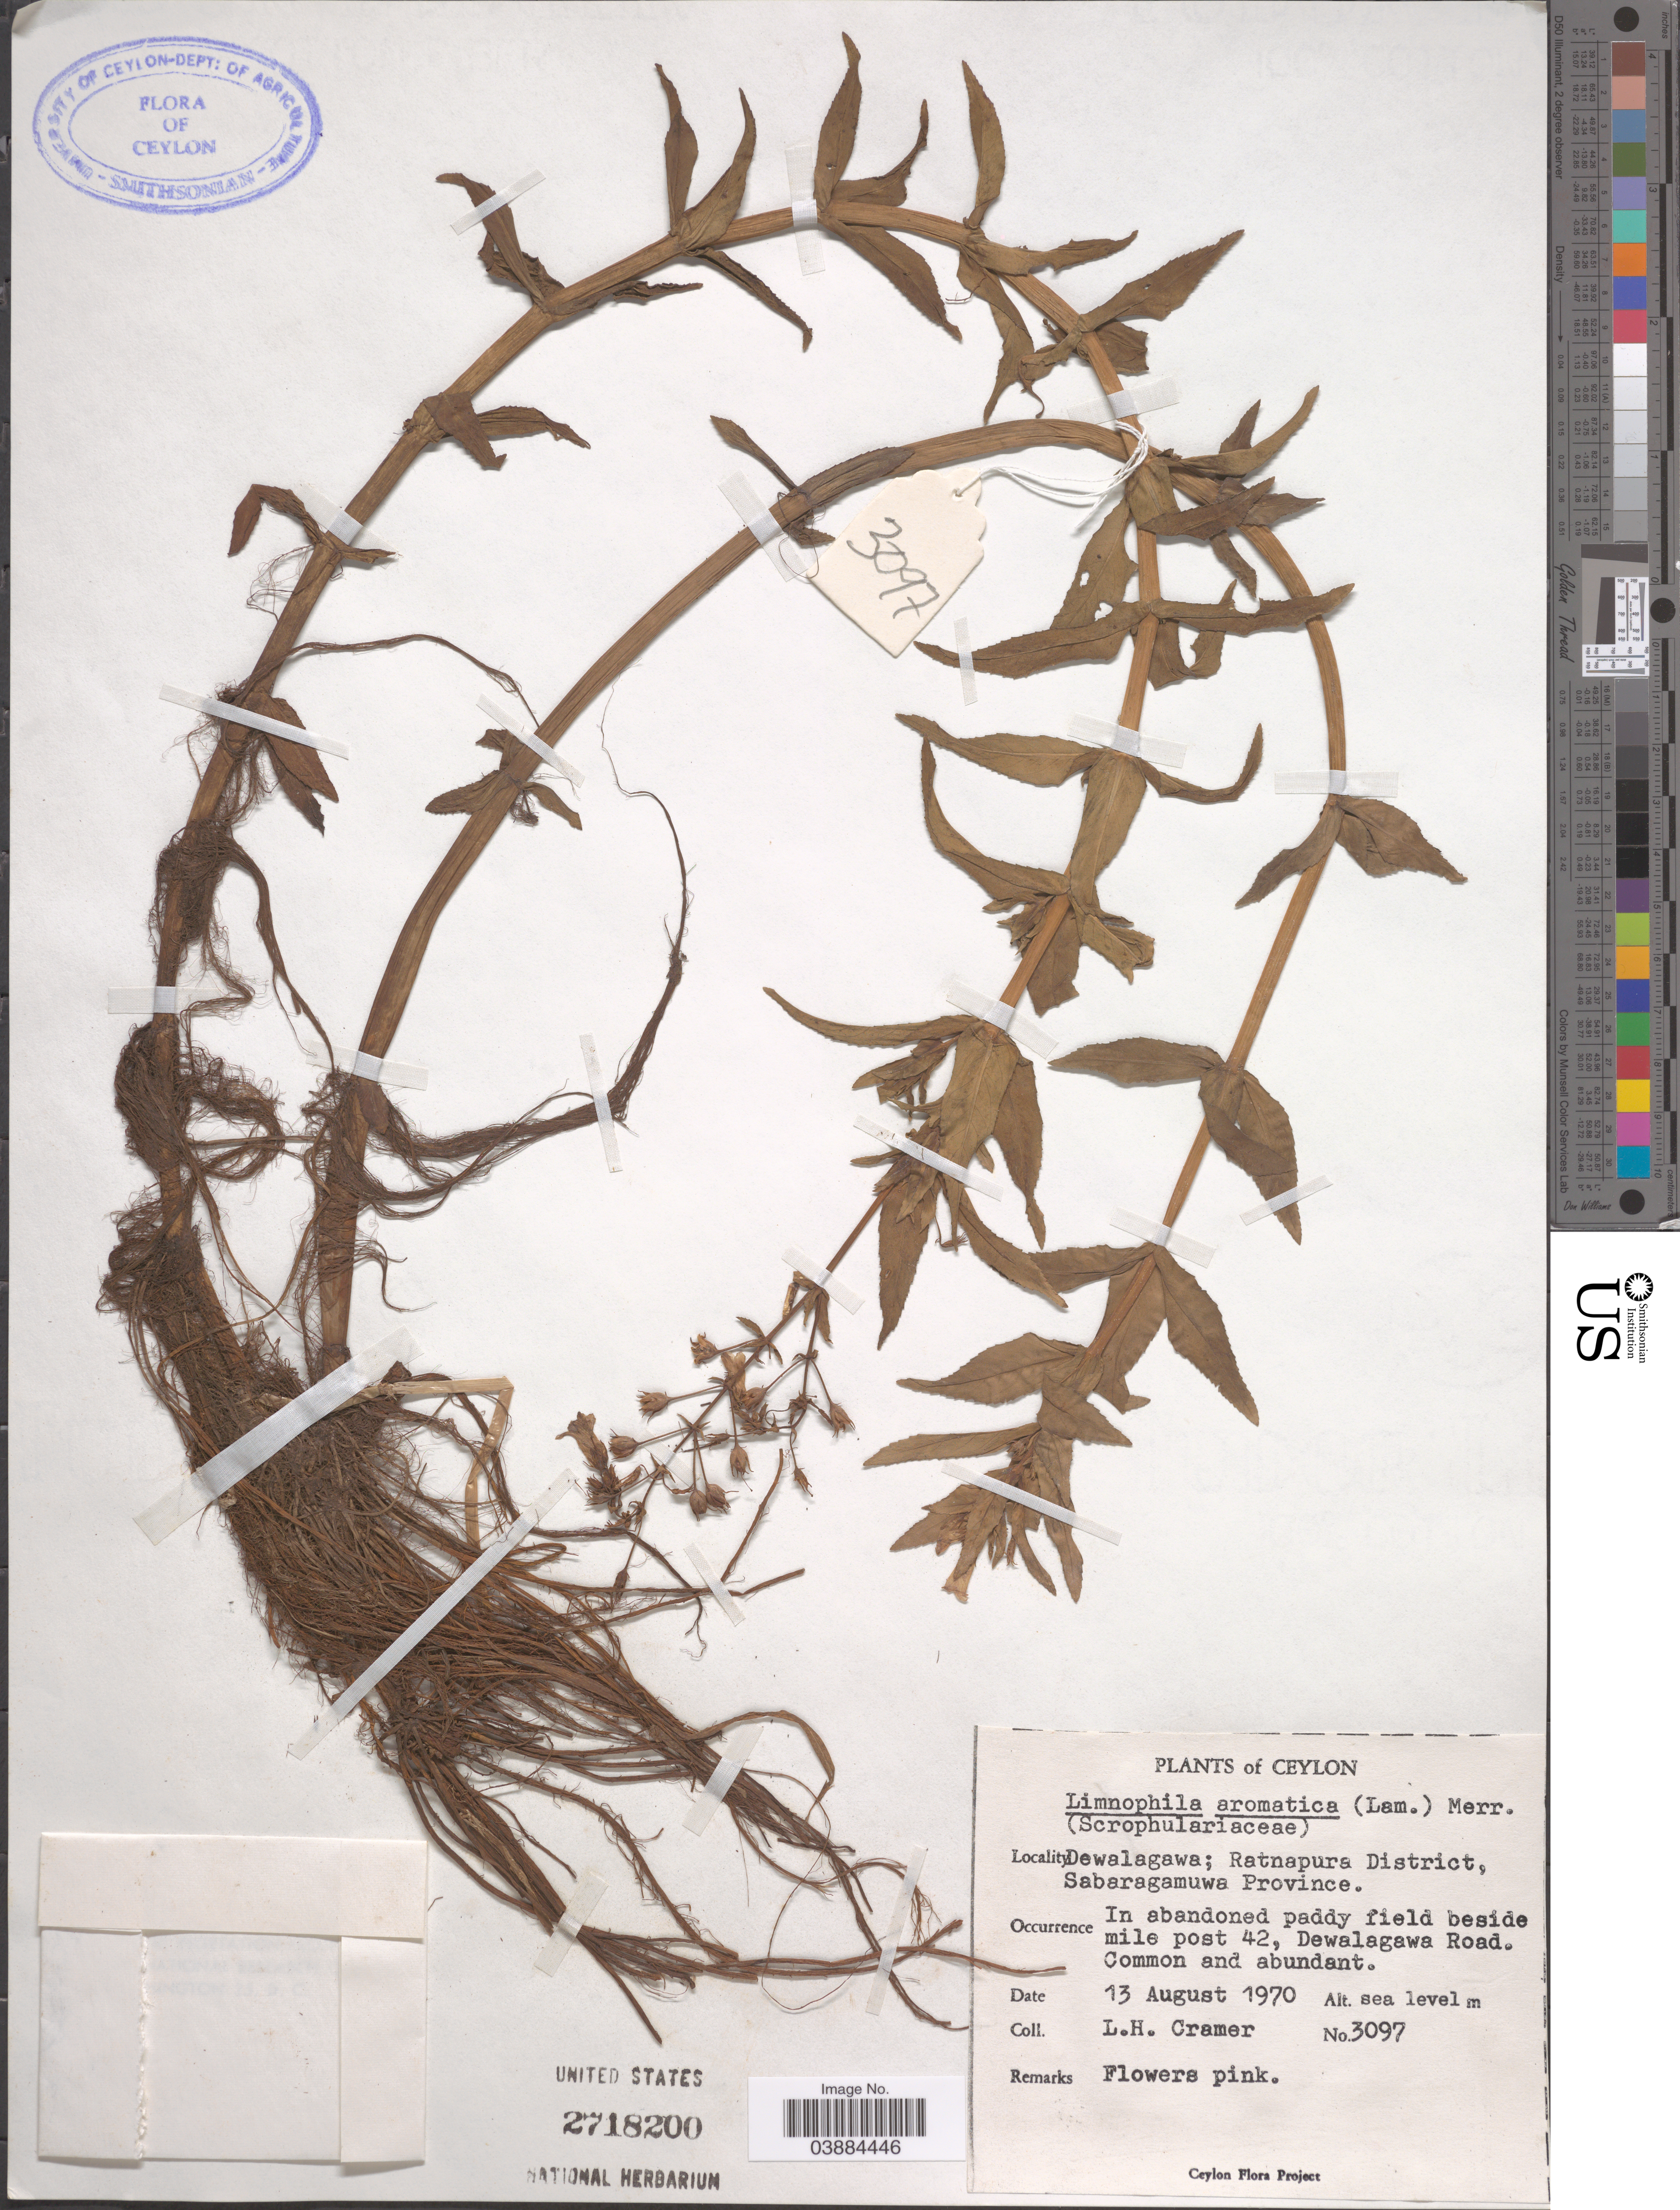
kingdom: Plantae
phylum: Tracheophyta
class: Magnoliopsida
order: Lamiales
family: Plantaginaceae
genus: Limnophila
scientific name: Limnophila aromatica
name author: (Lam.) Merr.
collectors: L. H. Cramer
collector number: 3097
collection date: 1970-08-13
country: Sri Lanka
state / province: Sabaragamuwa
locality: Ceylon. Dewalagawa; Ratnapura District. In abandoned paddy field beside mile post 42, Dewalagawa Road.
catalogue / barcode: US 2718200